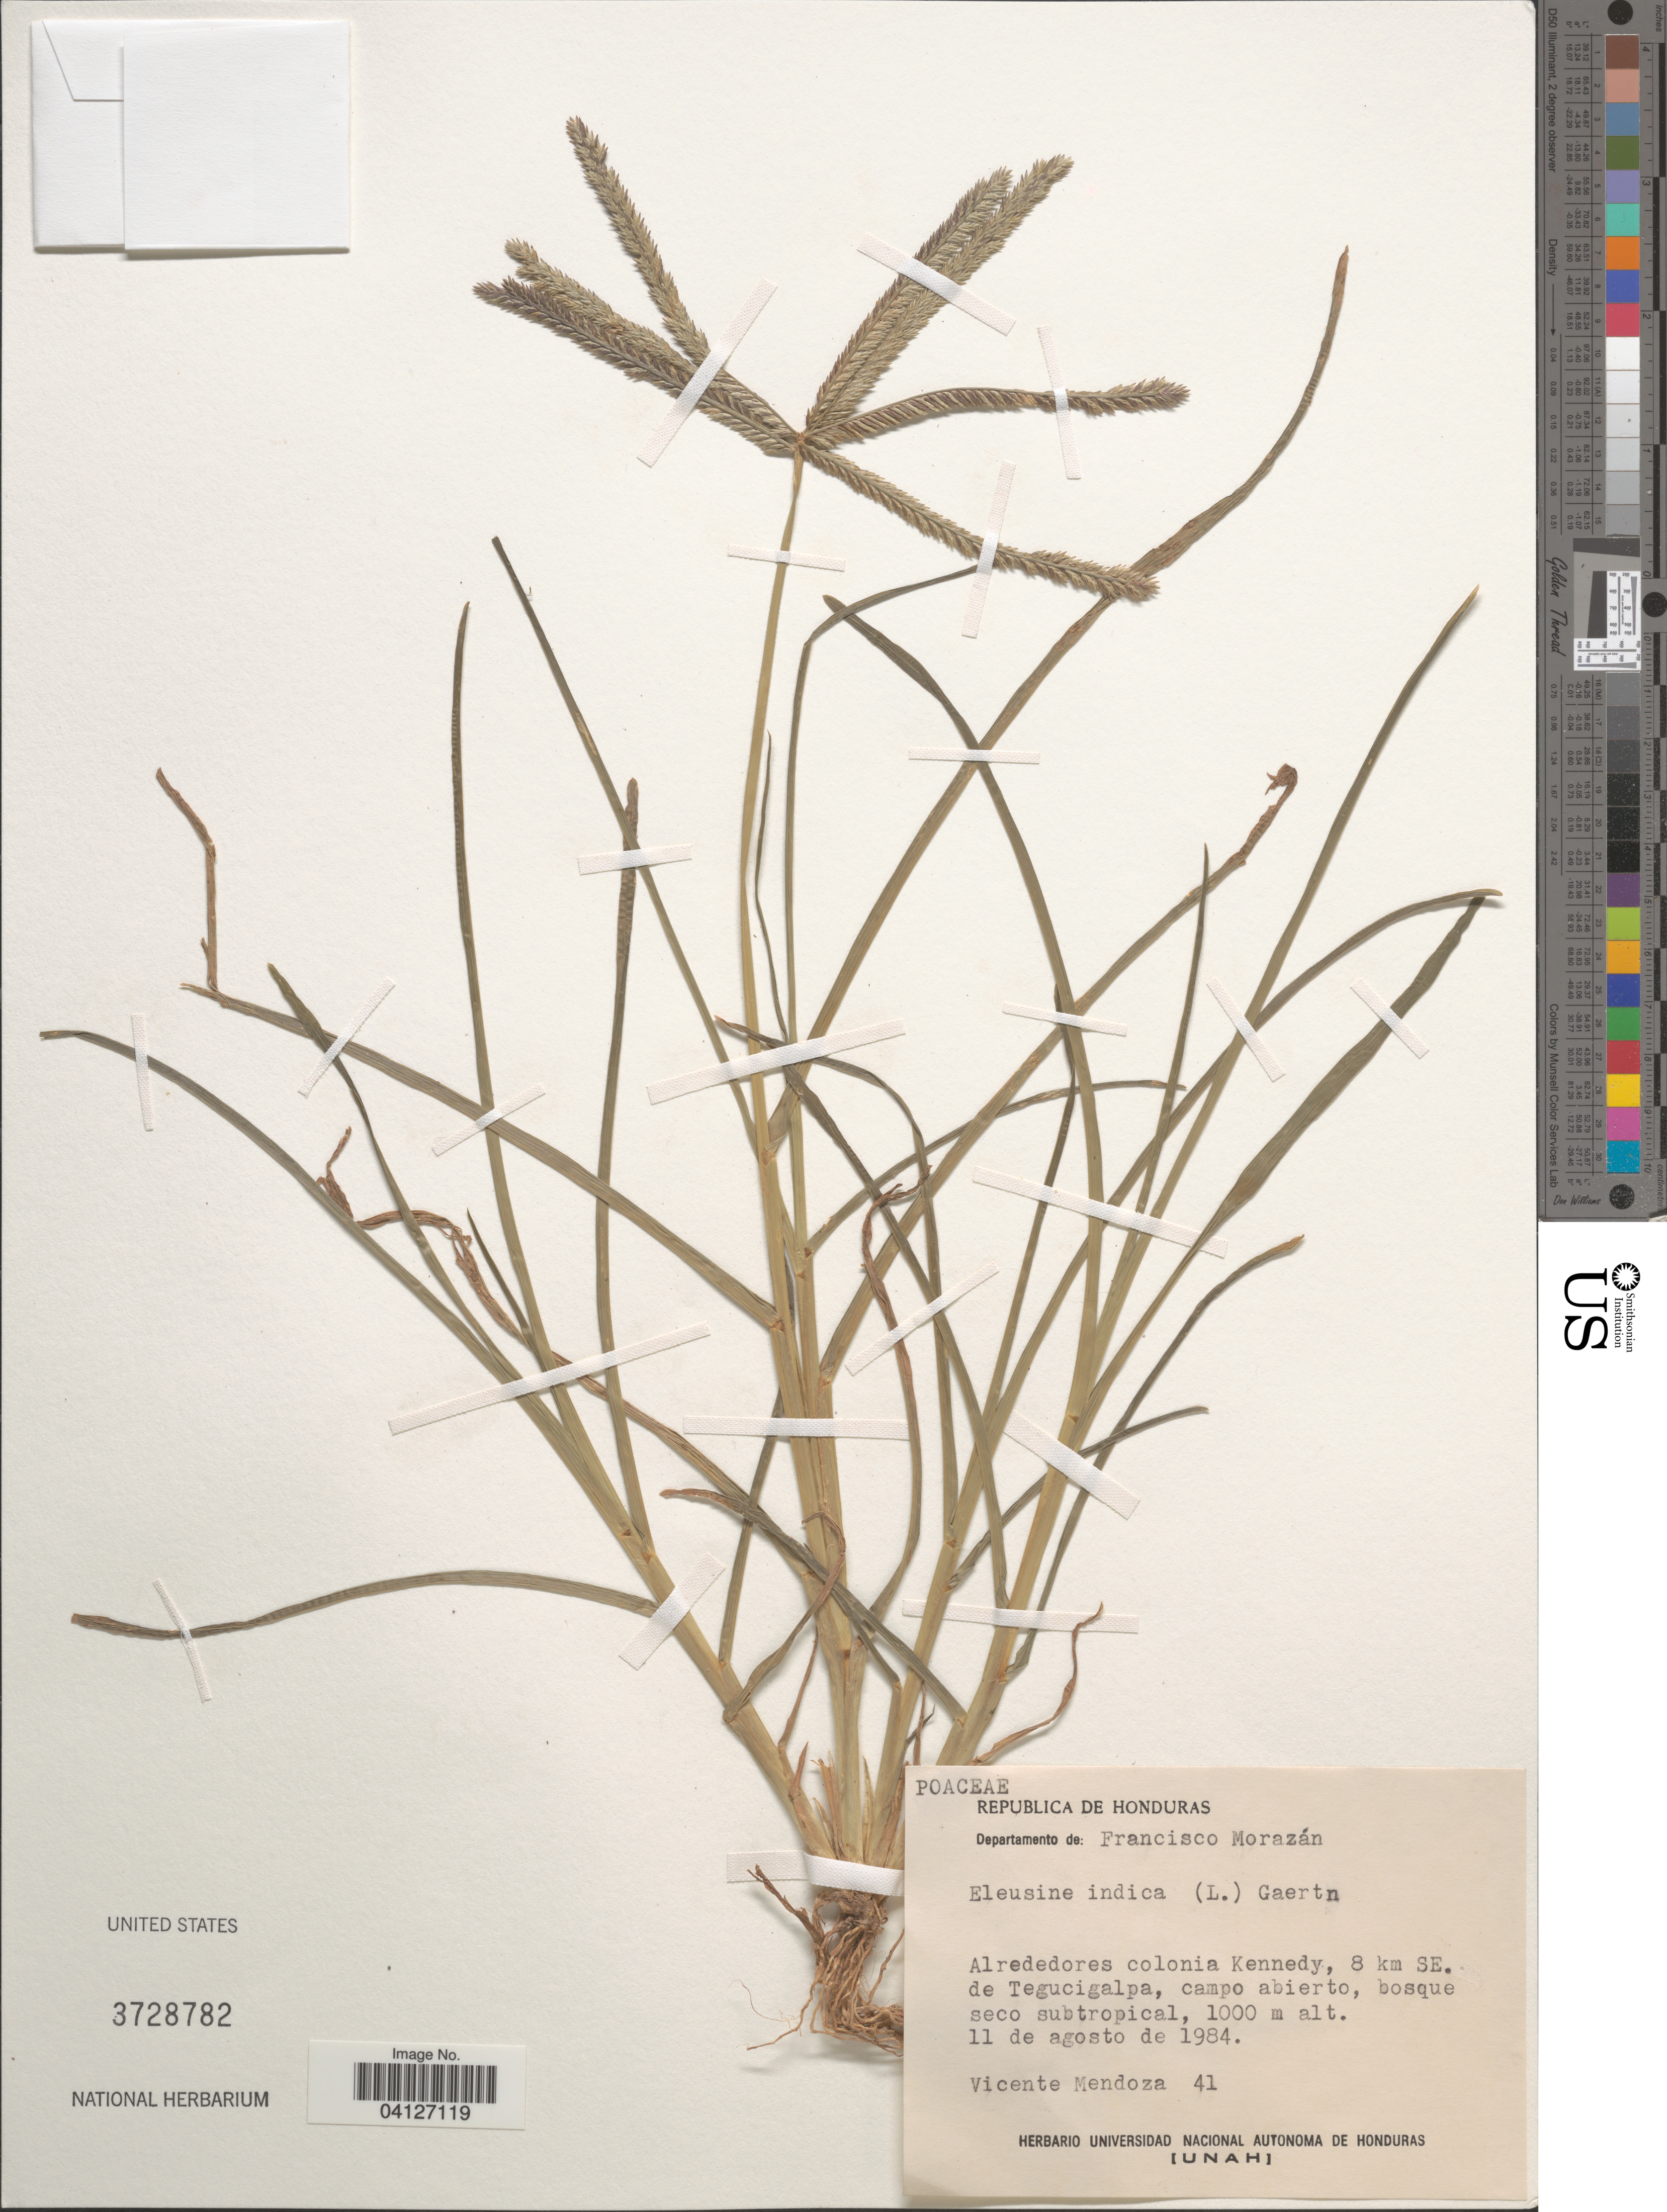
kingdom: Plantae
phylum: Tracheophyta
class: Liliopsida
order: Poales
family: Poaceae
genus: Eleusine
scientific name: Eleusine indica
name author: (L.) Gaertn.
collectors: V. Mendoza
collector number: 41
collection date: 1984-08-11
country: Honduras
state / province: Fco. Morazán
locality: Departamento de: Francisco Morazán. Alrededores colonia Kennedy, 8 km SE. de Tegucigalpa, campo abierto.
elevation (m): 1000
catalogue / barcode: US 3728782